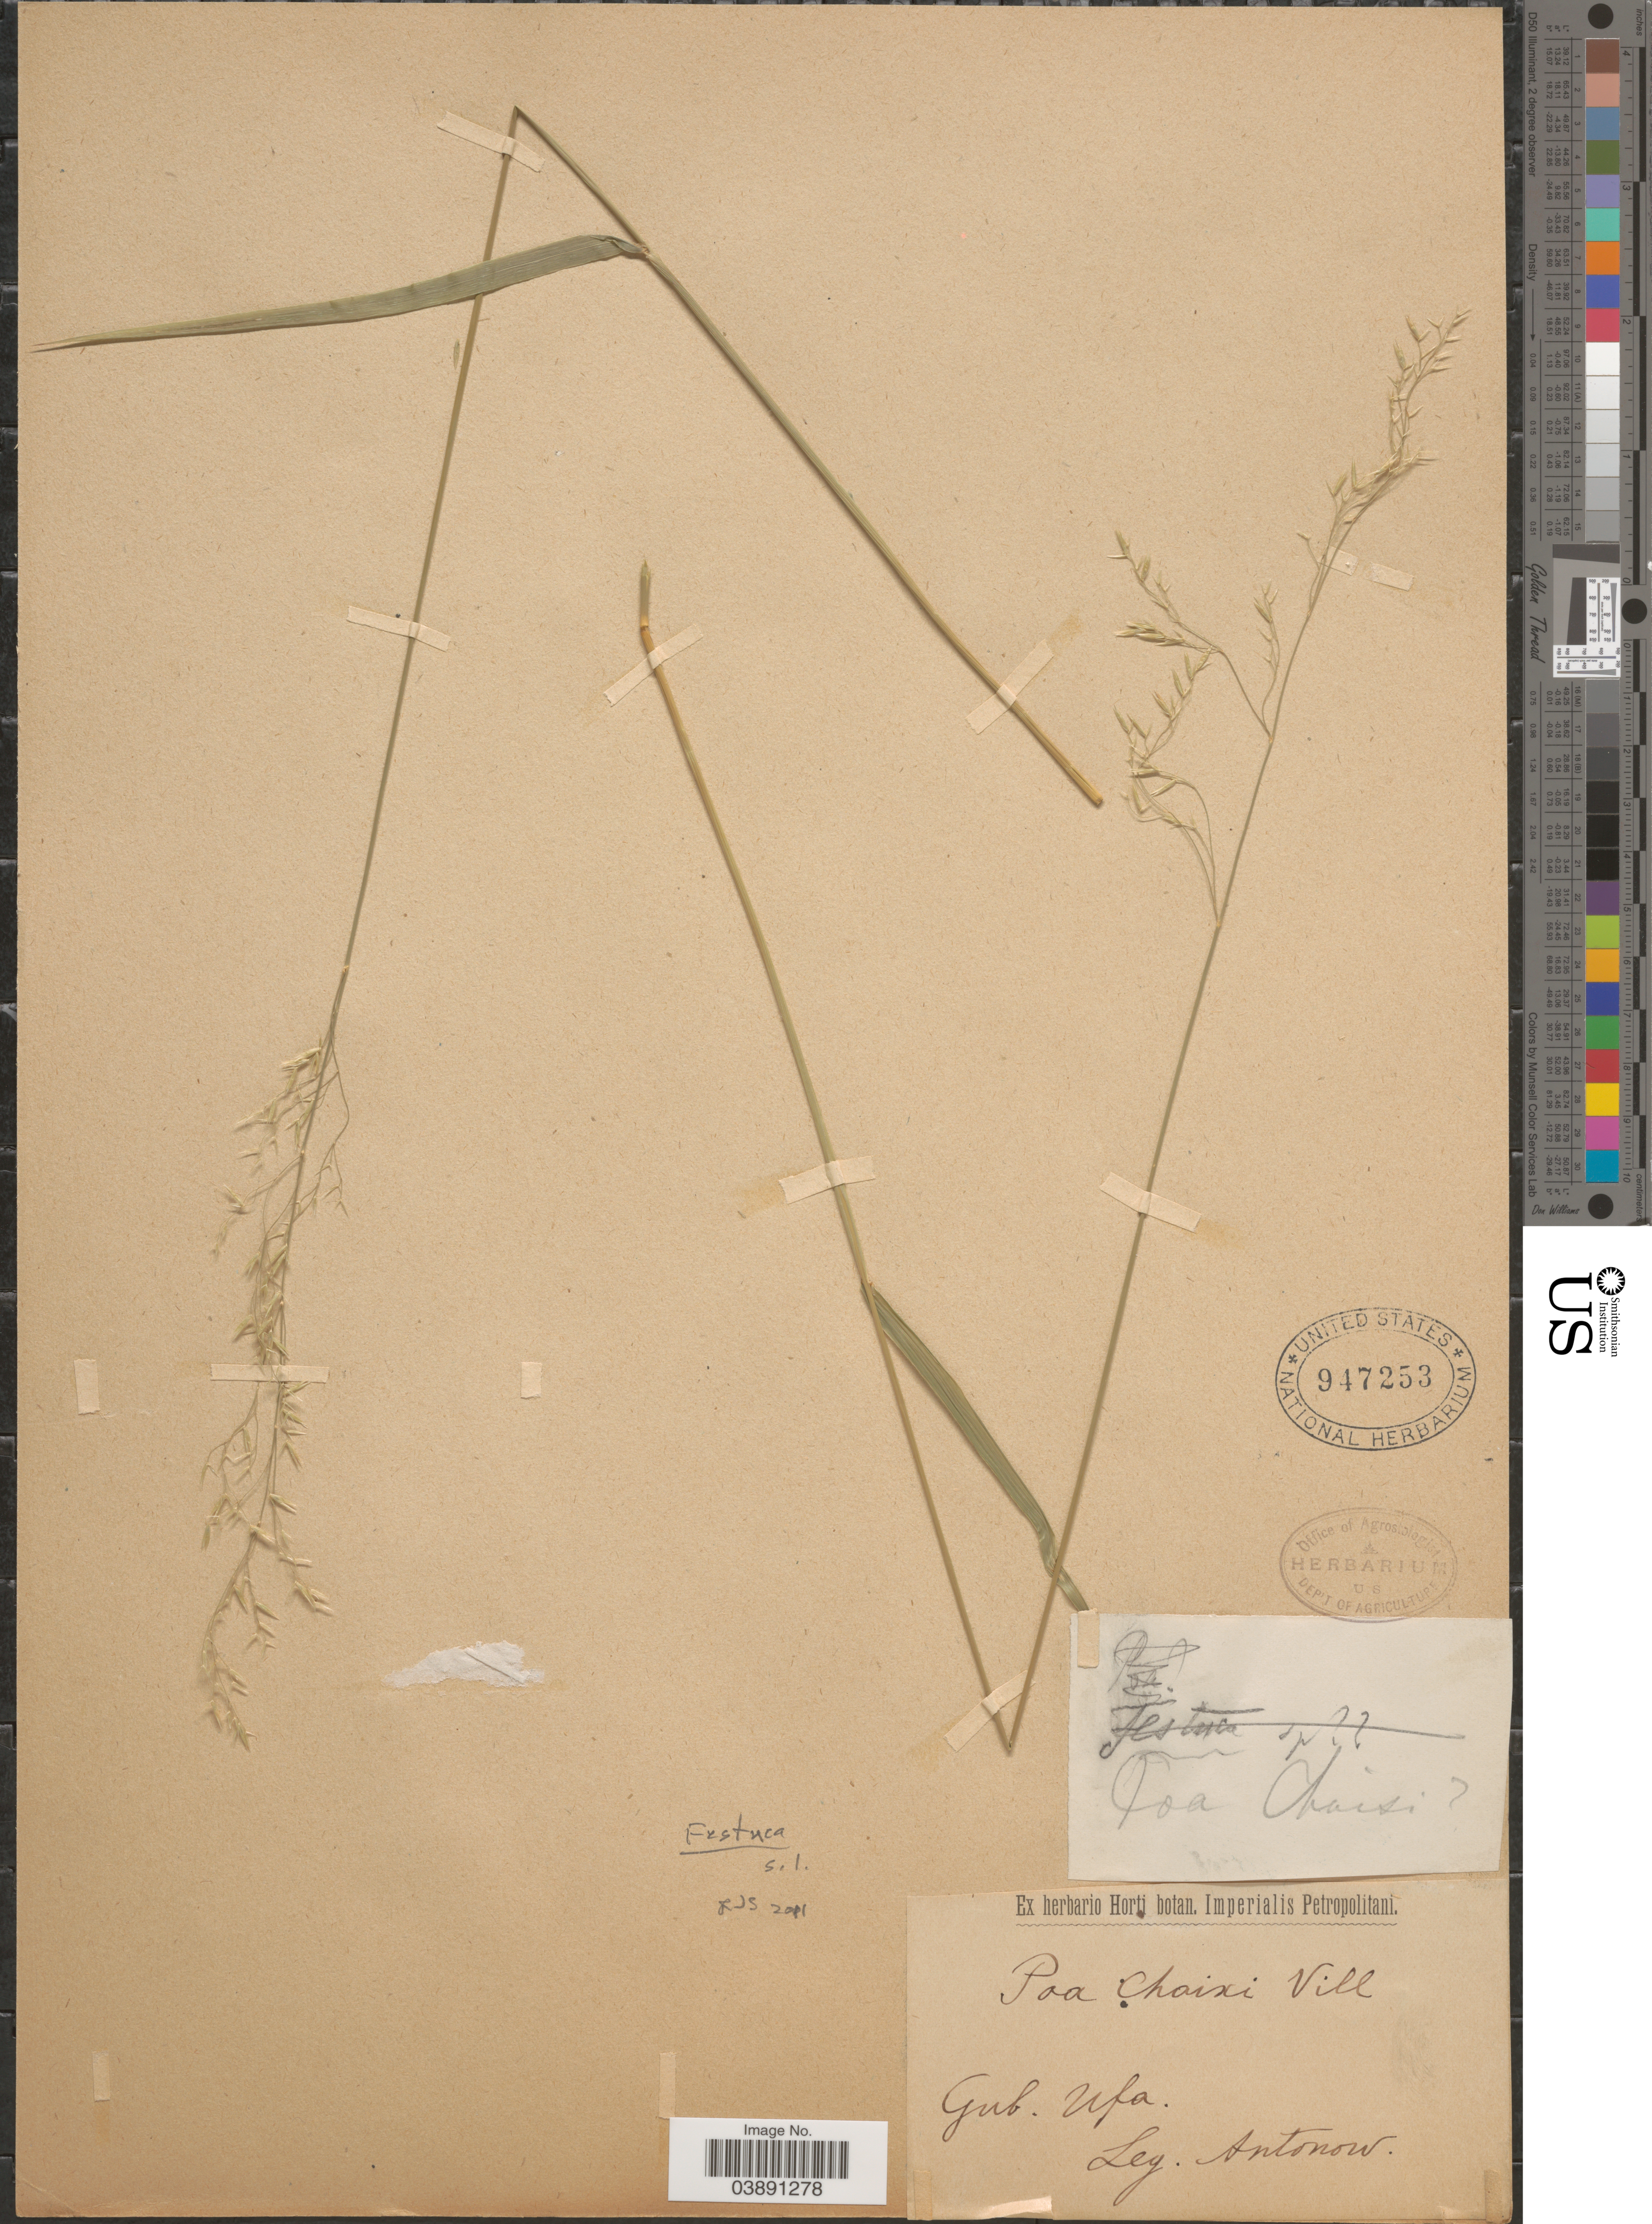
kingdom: Plantae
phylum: Tracheophyta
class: Liliopsida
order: Poales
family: Poaceae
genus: Festuca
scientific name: Festuca sp.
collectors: Antonow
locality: Gub. Ufa.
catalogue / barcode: US 947253